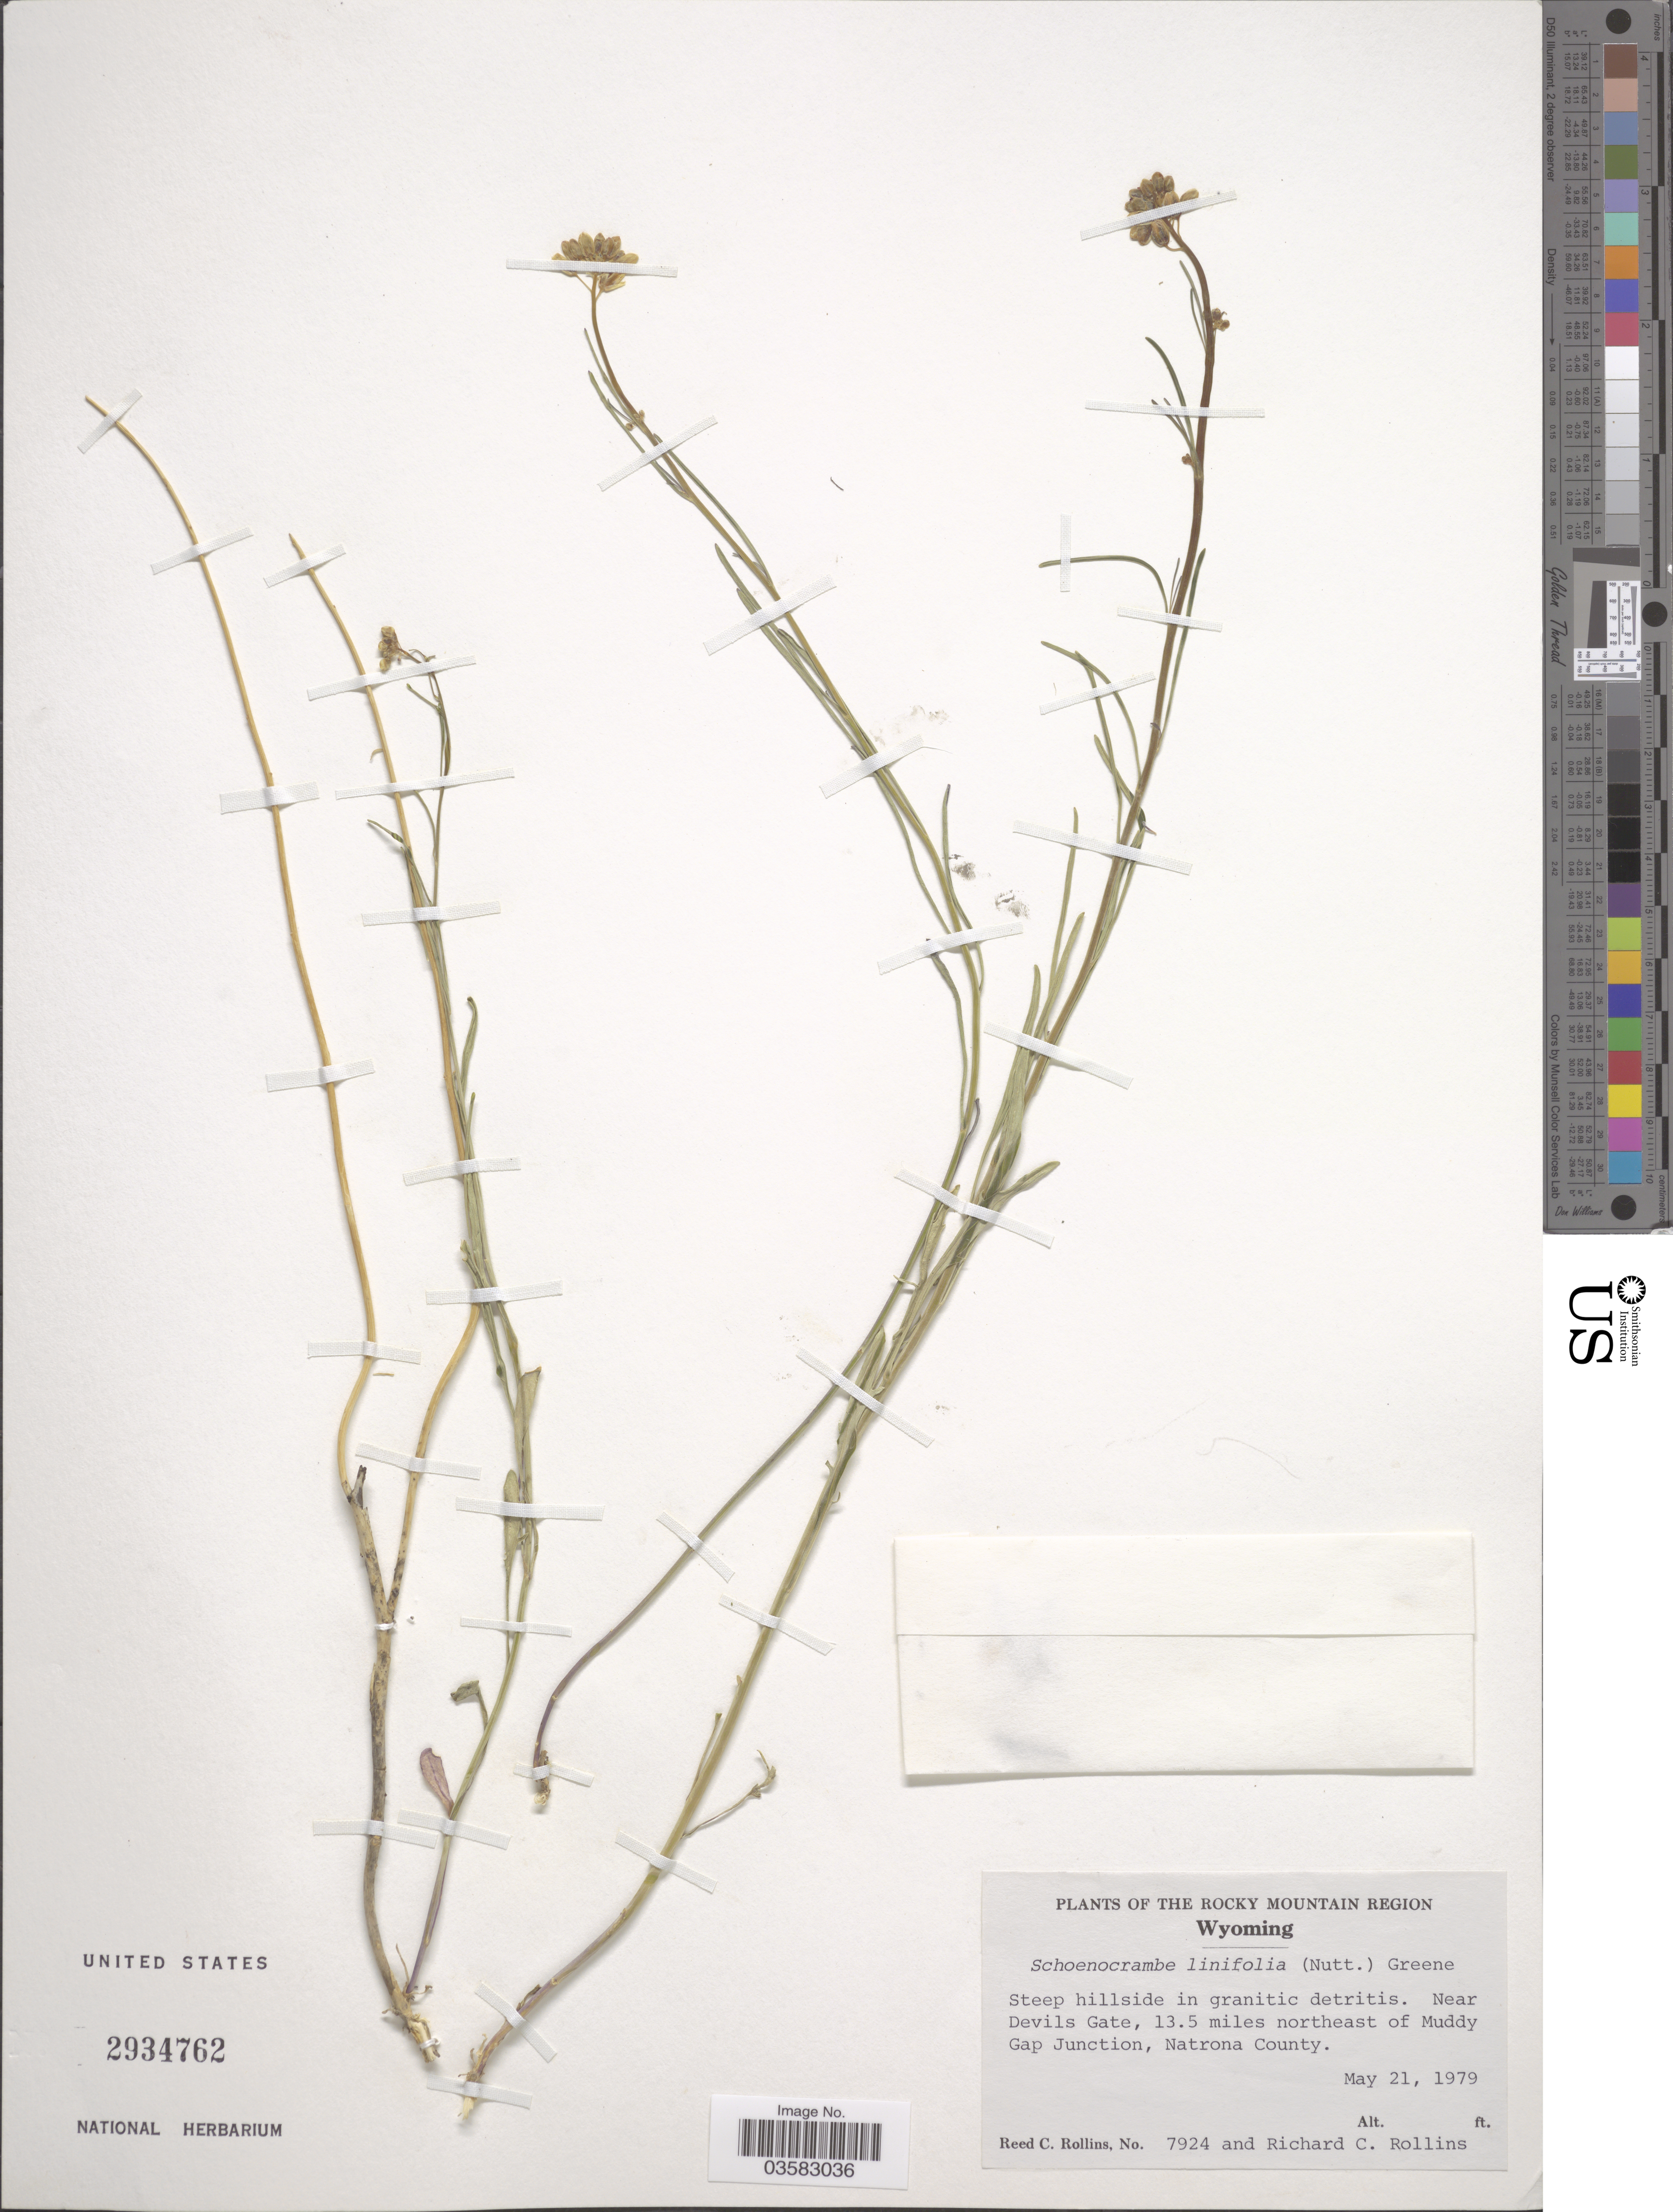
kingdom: Plantae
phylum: Tracheophyta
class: Magnoliopsida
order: Brassicales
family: Brassicaceae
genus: Sisymbrium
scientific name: Sisymbrium linifolium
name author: (Nutt.) Nutt. ex Torr. & A. Gray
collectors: R. C. Rollins & R. C. Rollins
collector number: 7924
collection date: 1979-05-21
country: United States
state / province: Wyoming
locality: The Rocky Mountain Region. Near Devils Gate, 13.5 miles northeast of Muddy Gap Junction, Natrona County.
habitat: steep hillside in granitic detritis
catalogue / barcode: US 2934762